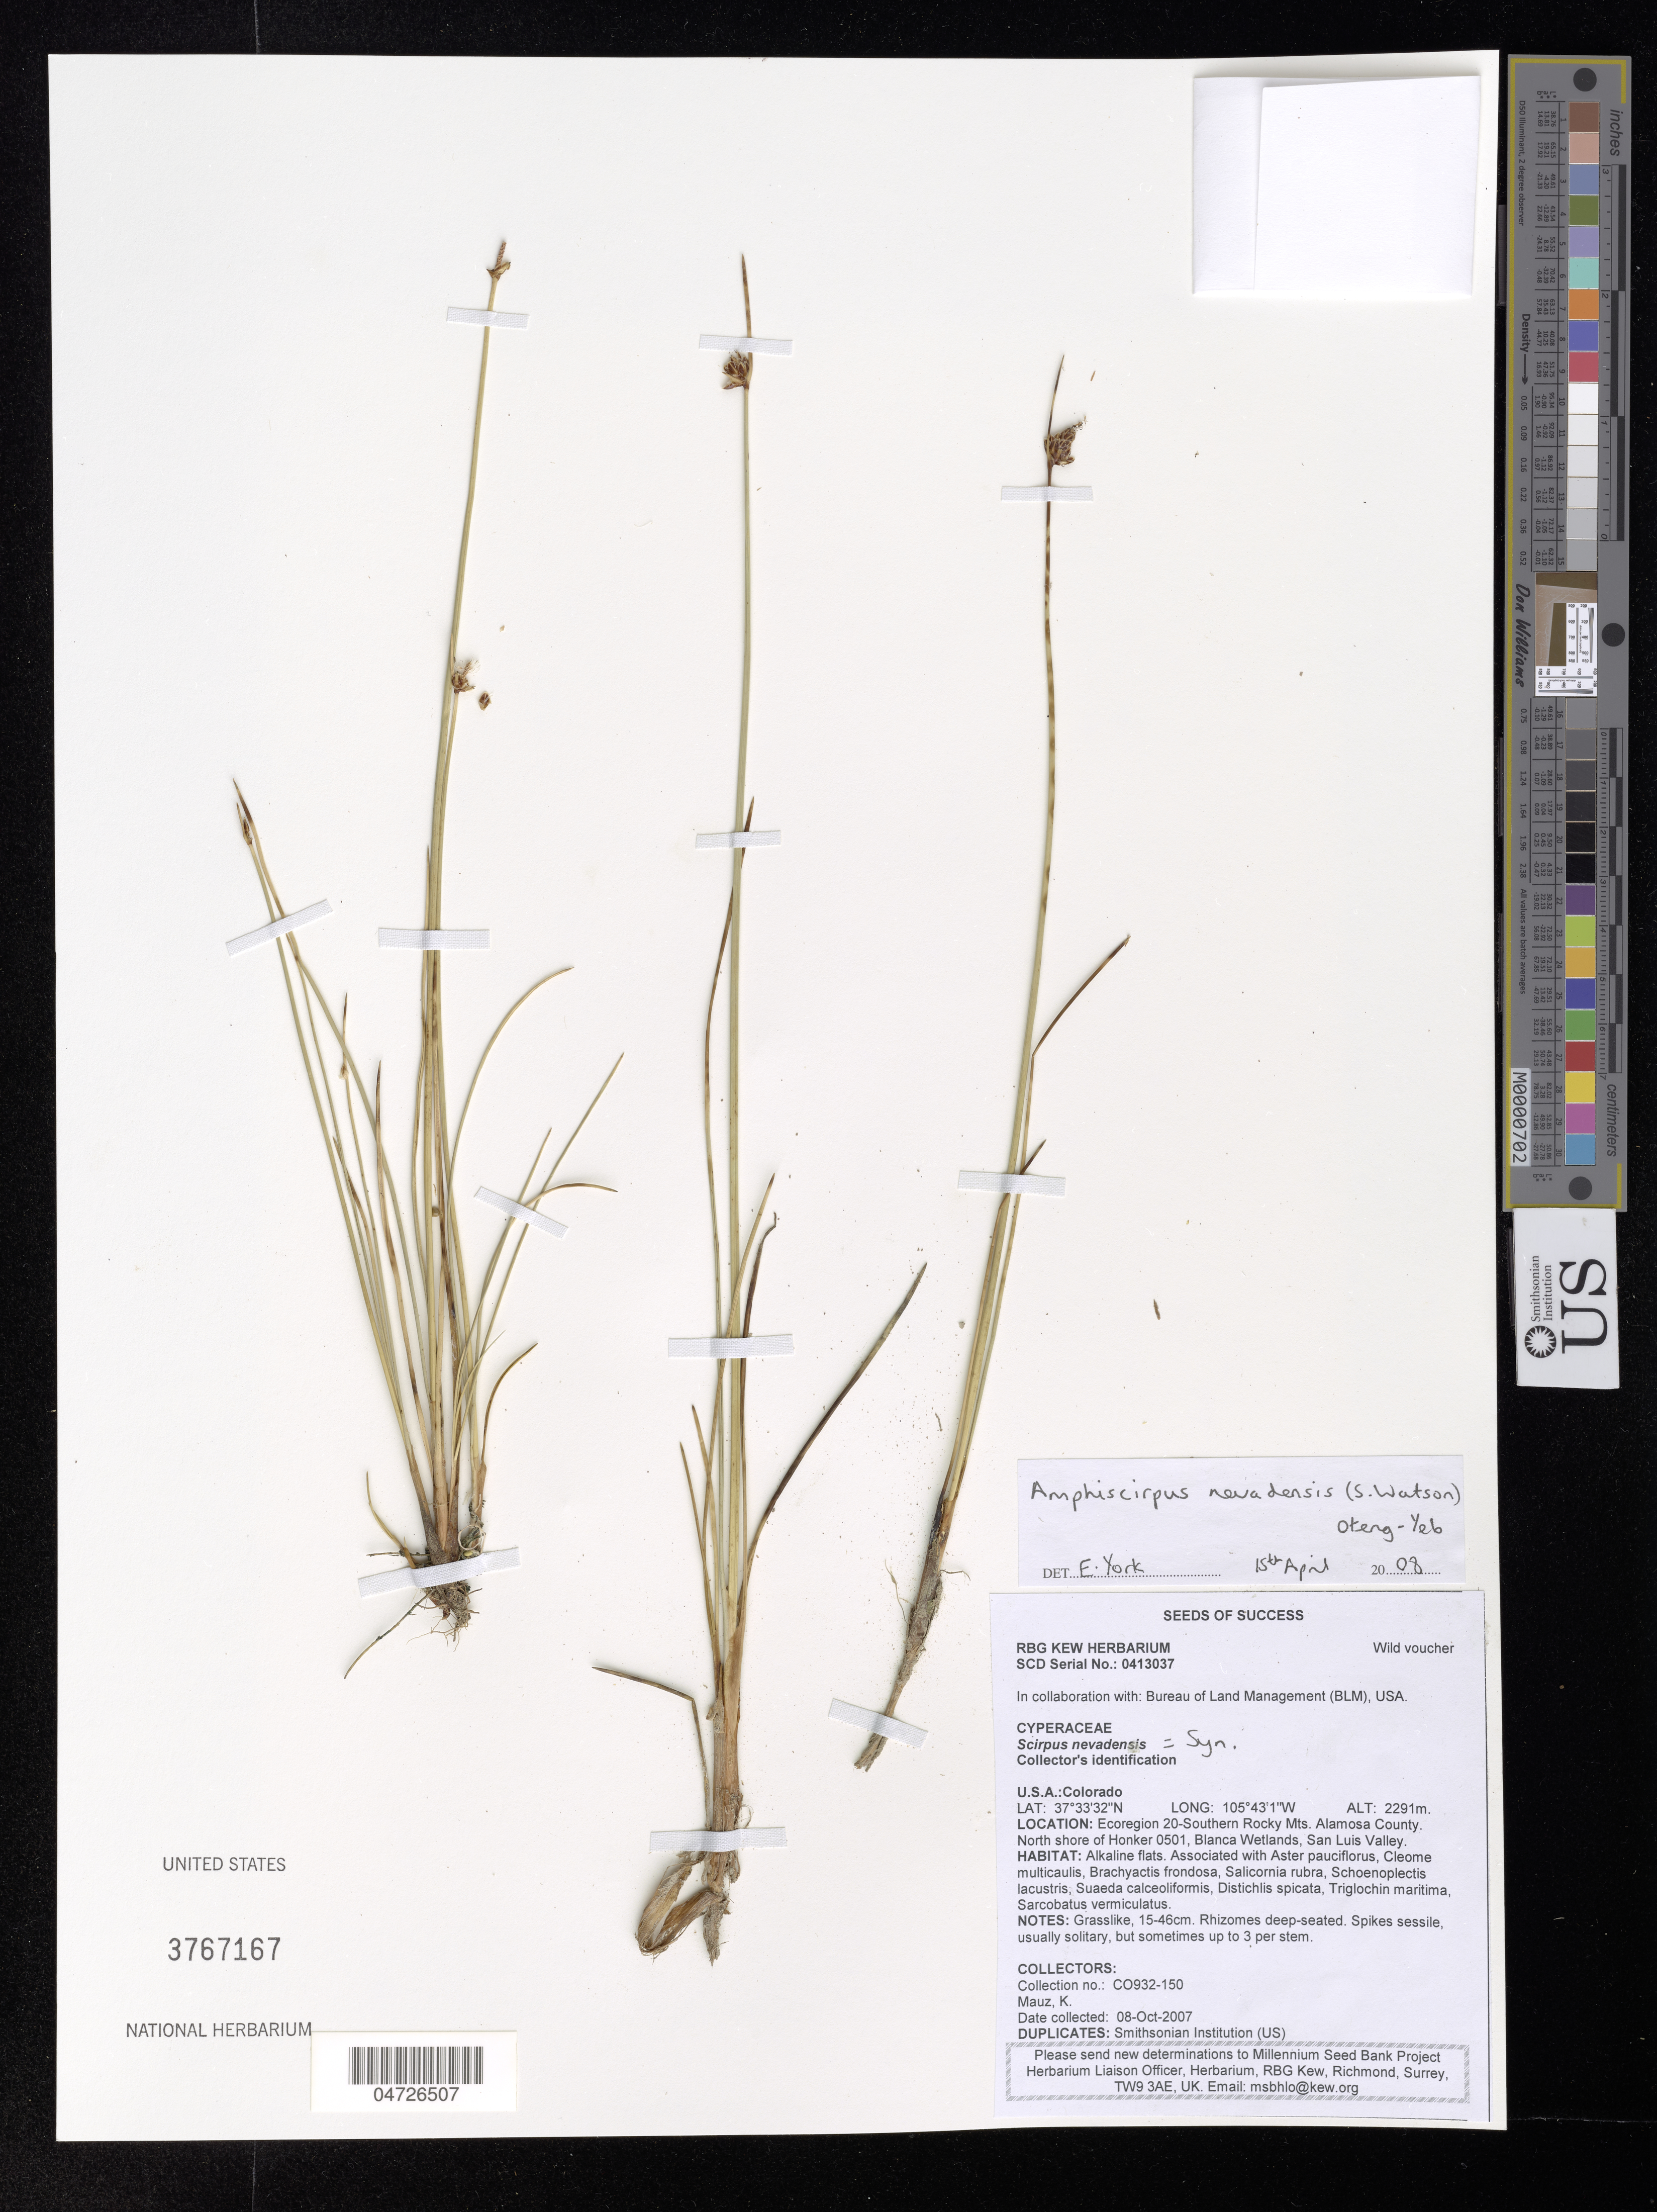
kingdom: Plantae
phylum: Tracheophyta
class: Liliopsida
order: Poales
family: Cyperaceae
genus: Scirpus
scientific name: Scirpus nevadensis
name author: S. Watson in C. King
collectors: K. Mauz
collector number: CO932-150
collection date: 2007-10-08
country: United States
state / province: Colorado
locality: Ecoregion 20-Southern Rocky Mts. Alamosa County. North shore of Honker 0501, Blanca Wetlands, San Luis Valley.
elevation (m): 2291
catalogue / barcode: US 3767167